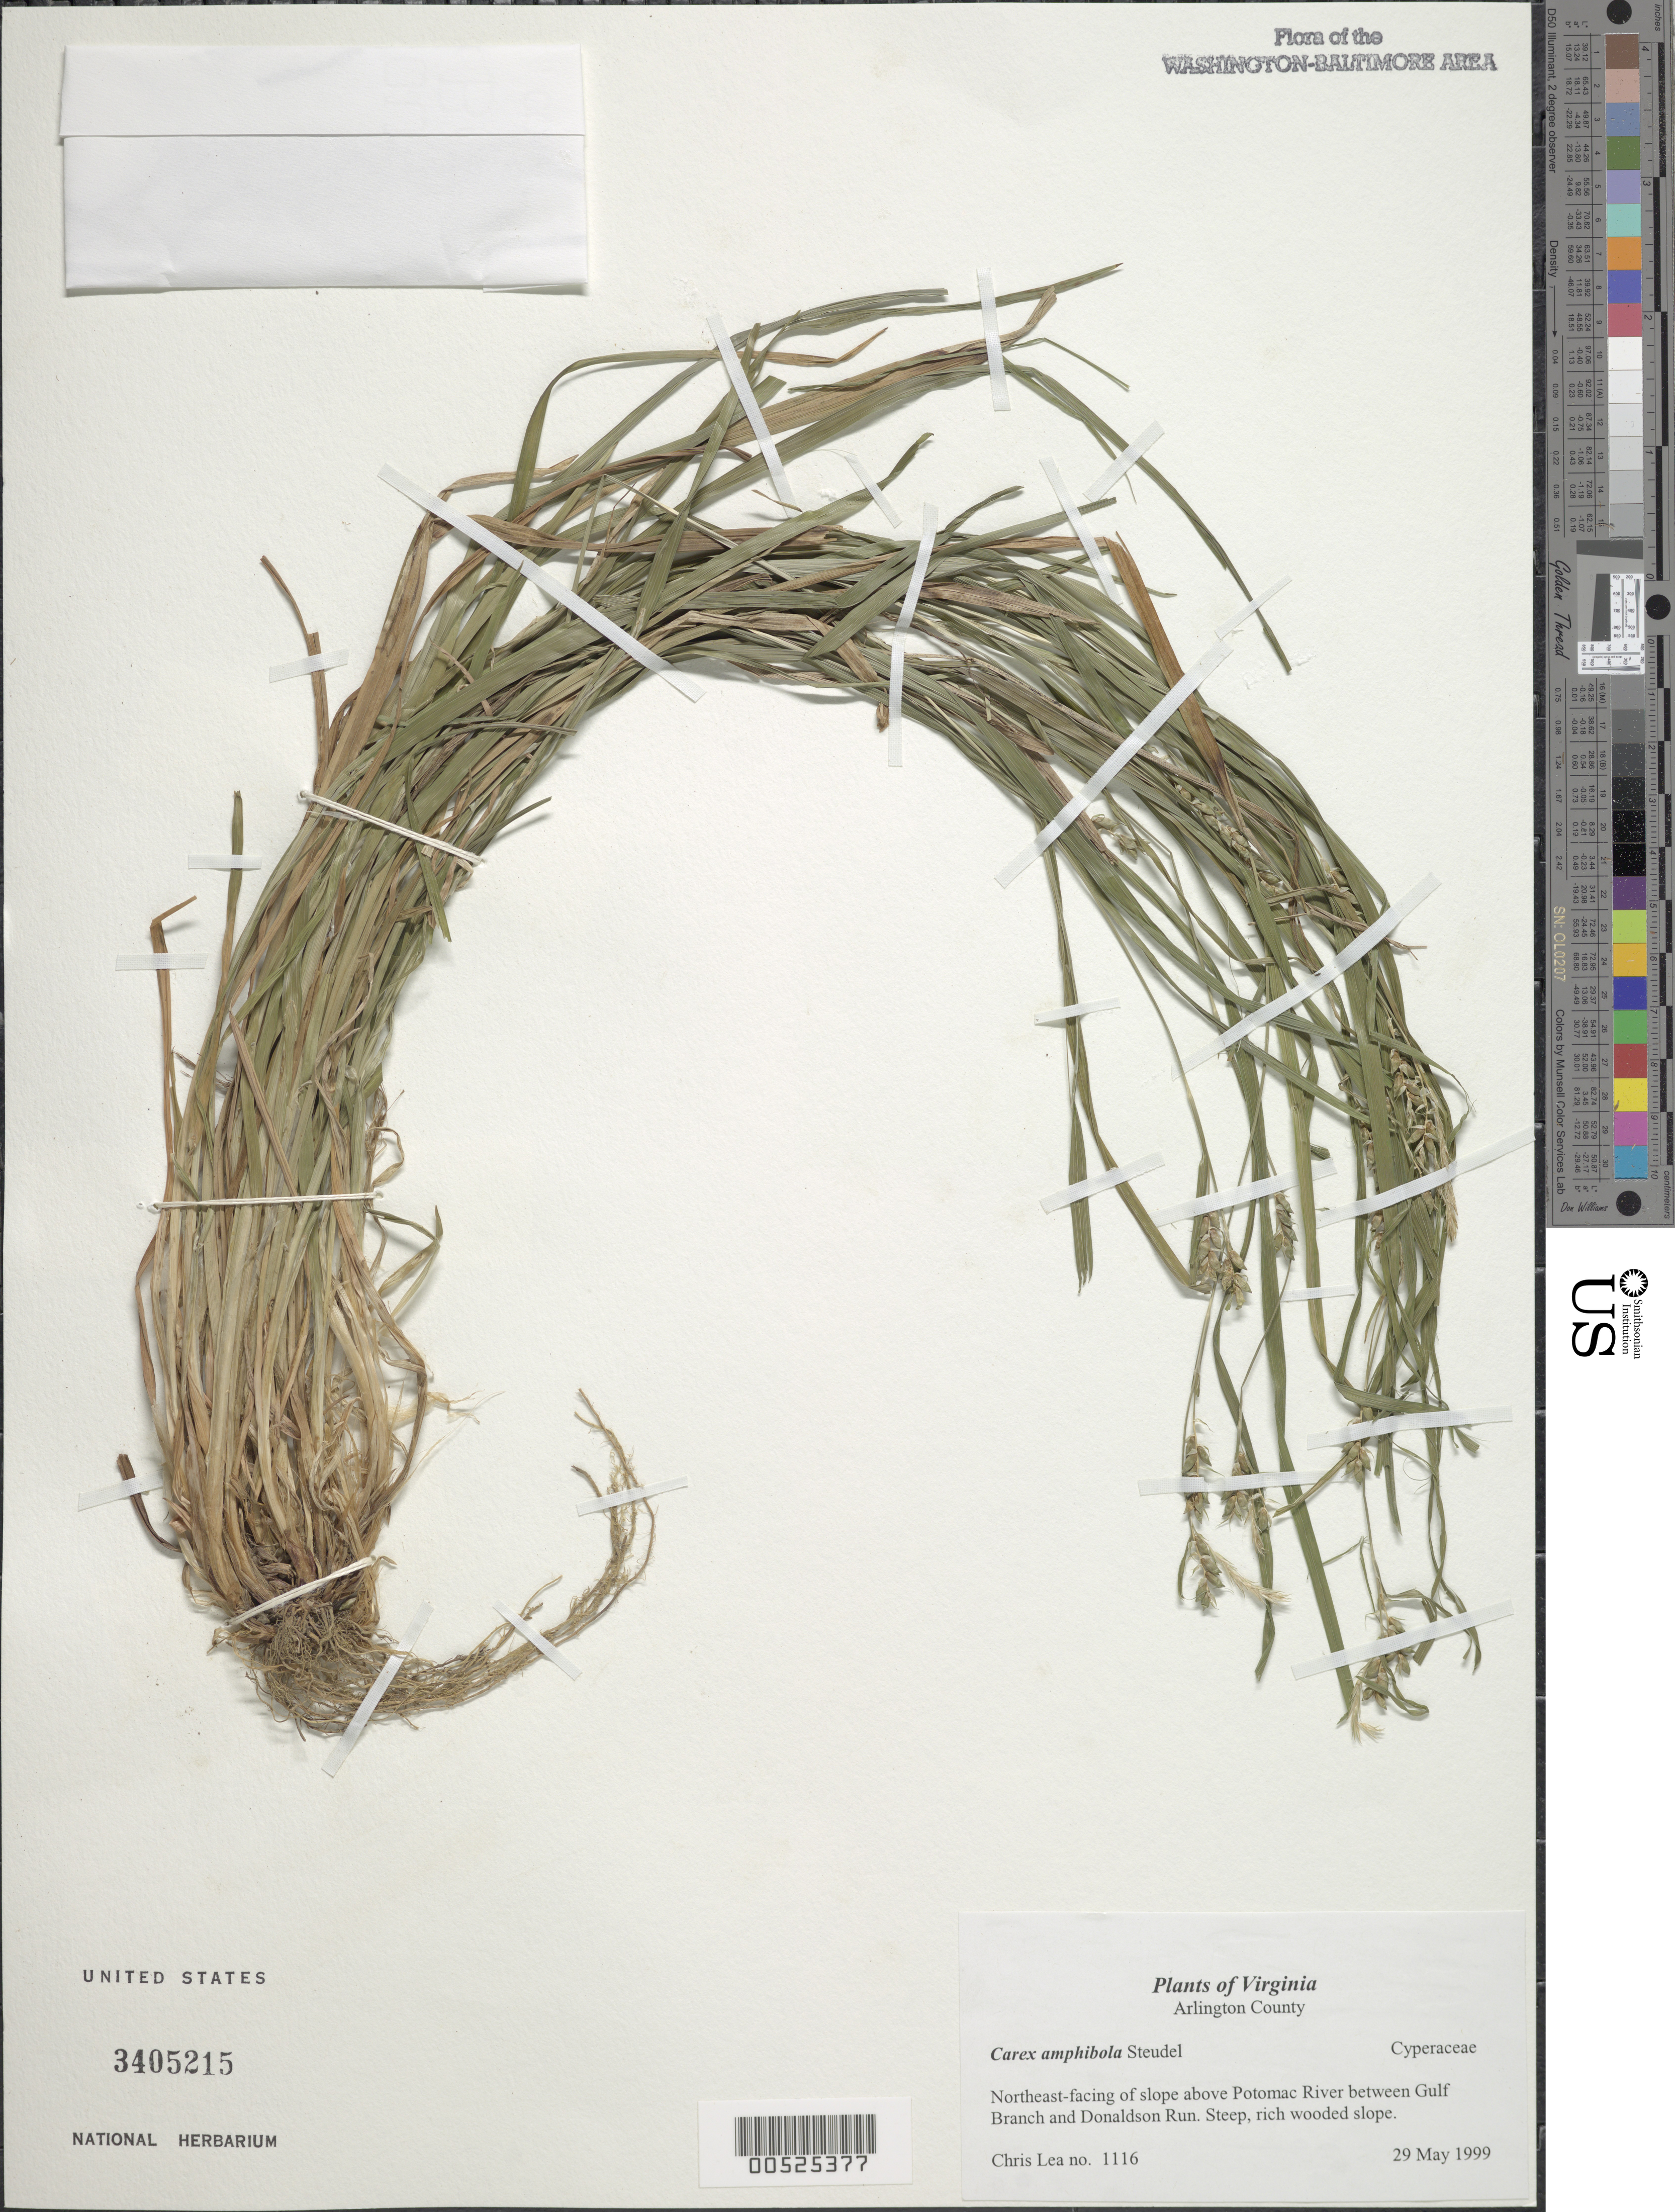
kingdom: Plantae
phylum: Tracheophyta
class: Liliopsida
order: Poales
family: Cyperaceae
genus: Carex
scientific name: Carex amphibola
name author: Steud.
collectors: C. Lea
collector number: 1116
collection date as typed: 29 May 1999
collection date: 1999-05-29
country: United States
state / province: Virginia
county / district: Arlington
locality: Northeast-facing of slope above Potomac River between Gulf Branch and Donaldson Run.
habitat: Steep, rich wooded slope.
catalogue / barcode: US 3405215